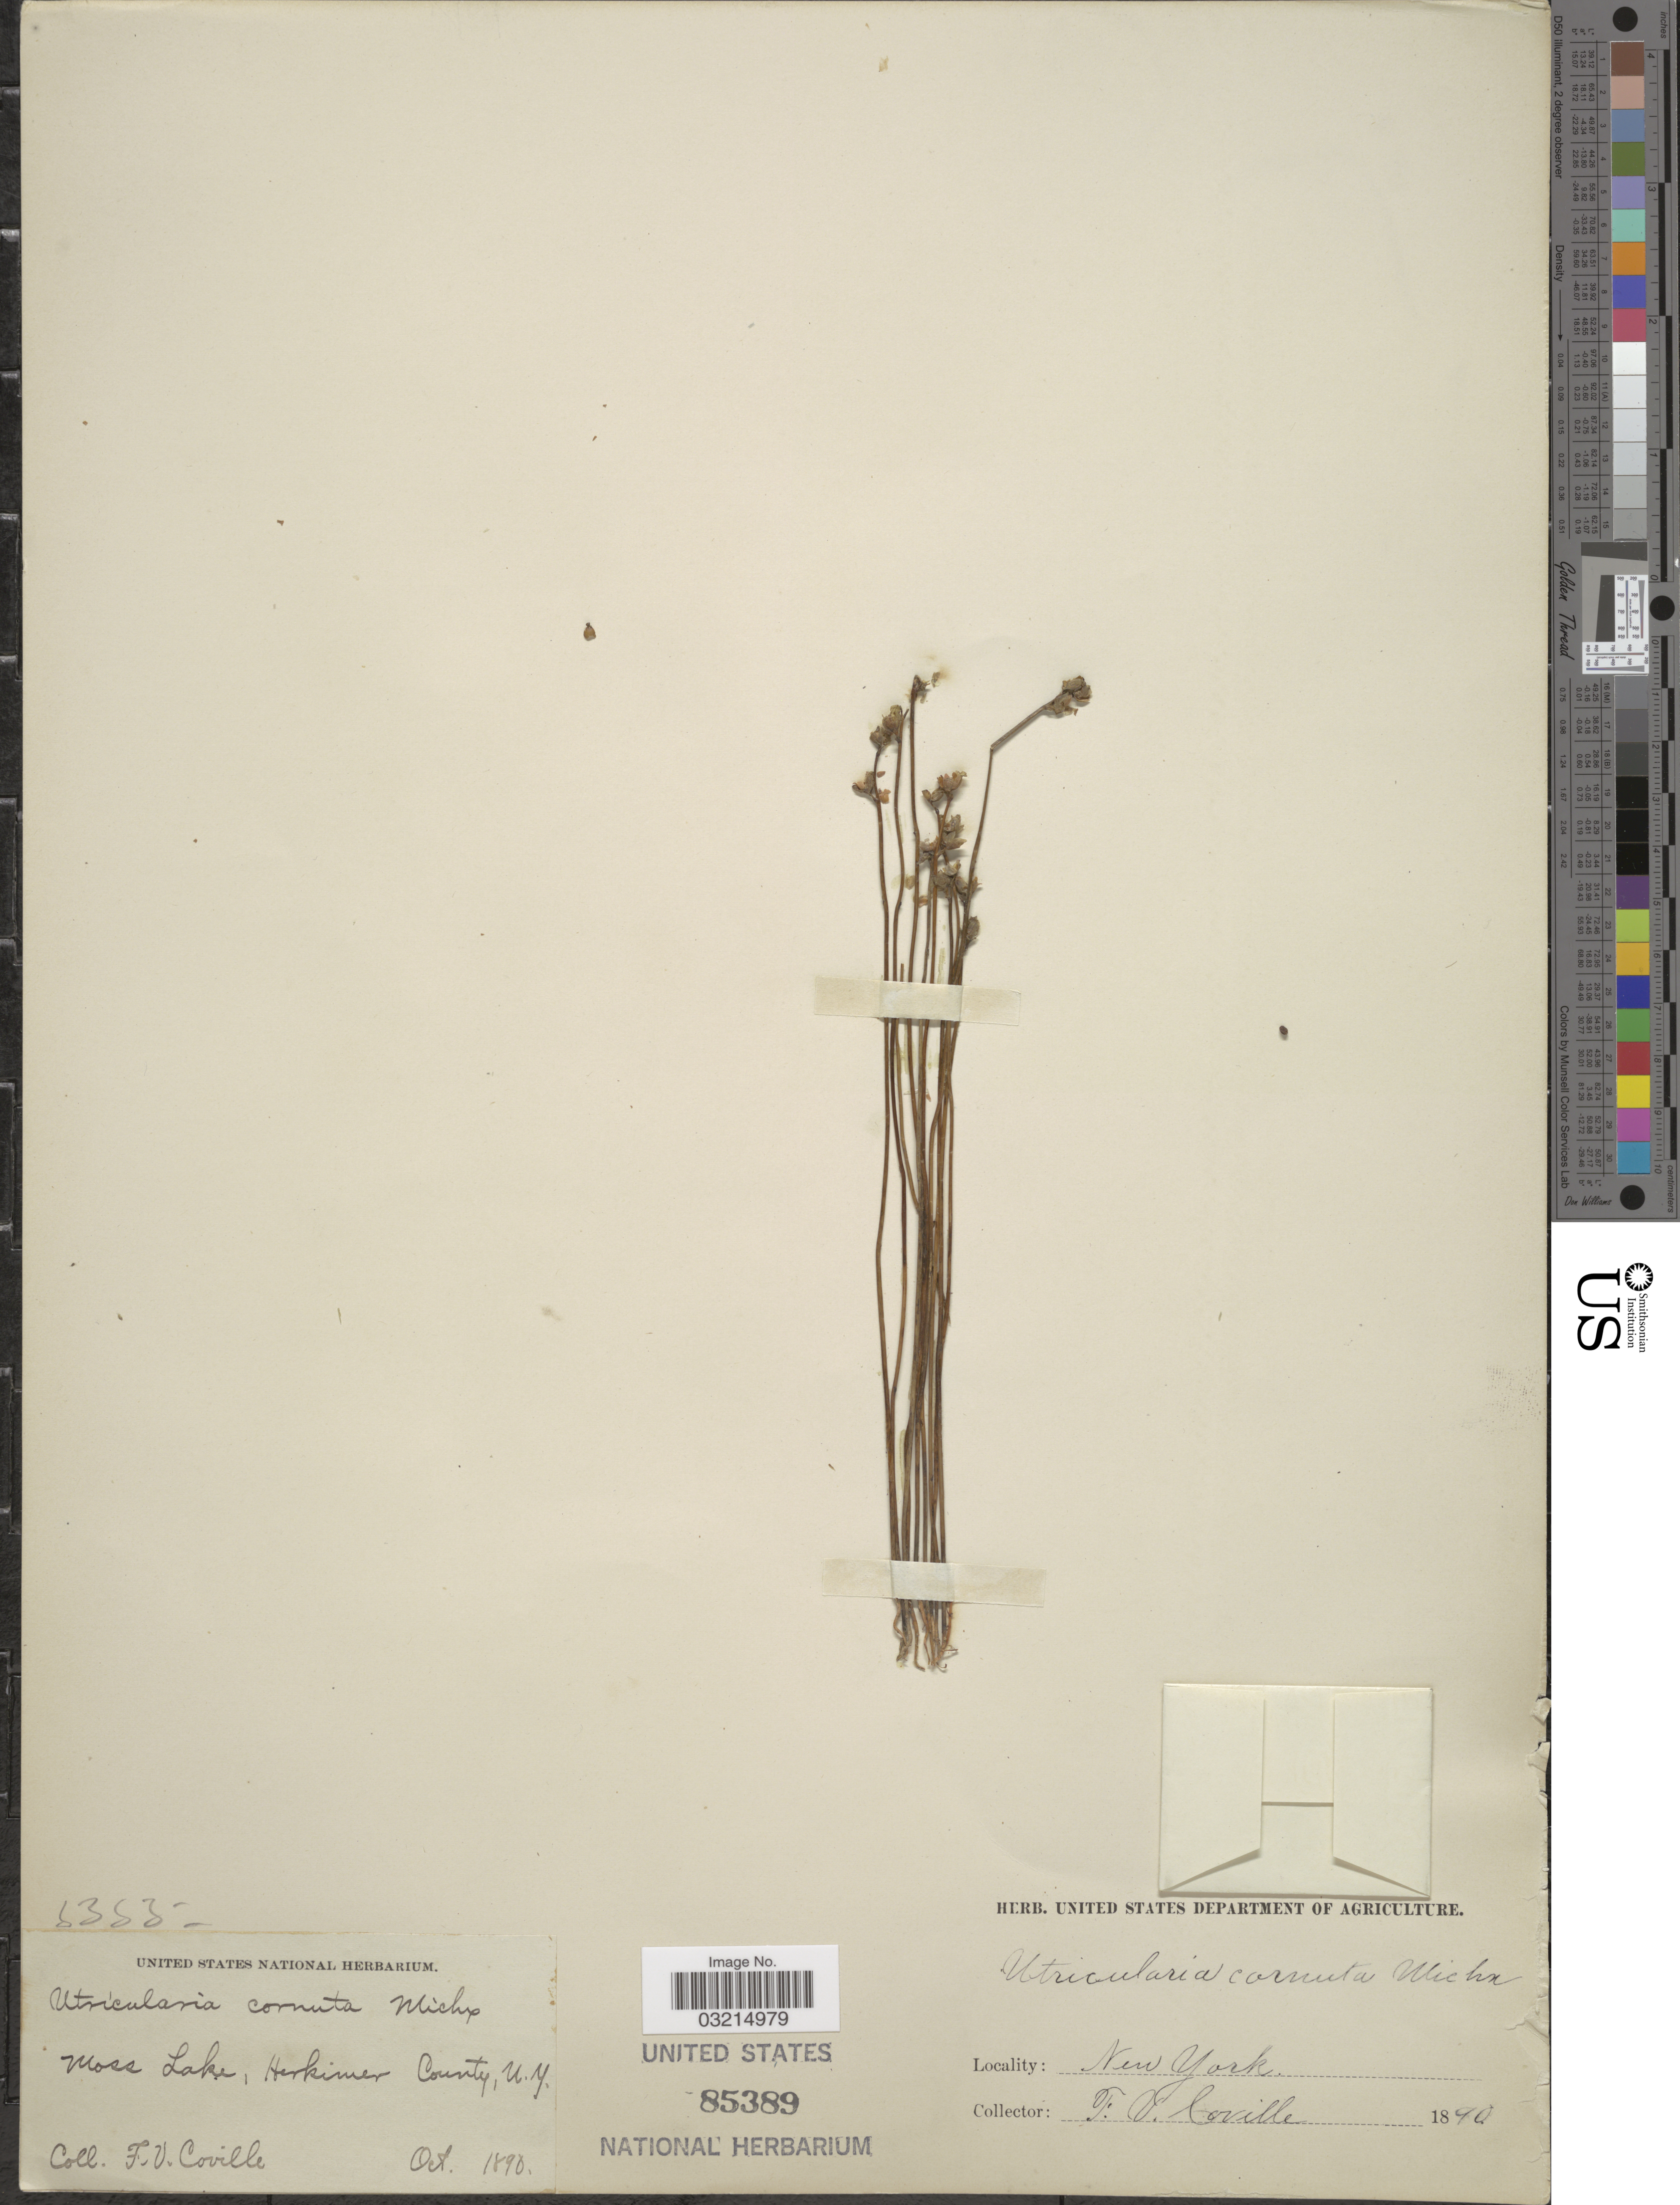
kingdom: Plantae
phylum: Tracheophyta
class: Magnoliopsida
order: Lamiales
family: Lentibulariaceae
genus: Utricularia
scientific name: Utricularia cornuta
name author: Michx.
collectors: F. V. Coville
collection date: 1890-10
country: United States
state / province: New York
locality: Moss Lake, Herkimer County.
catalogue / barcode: US 85389